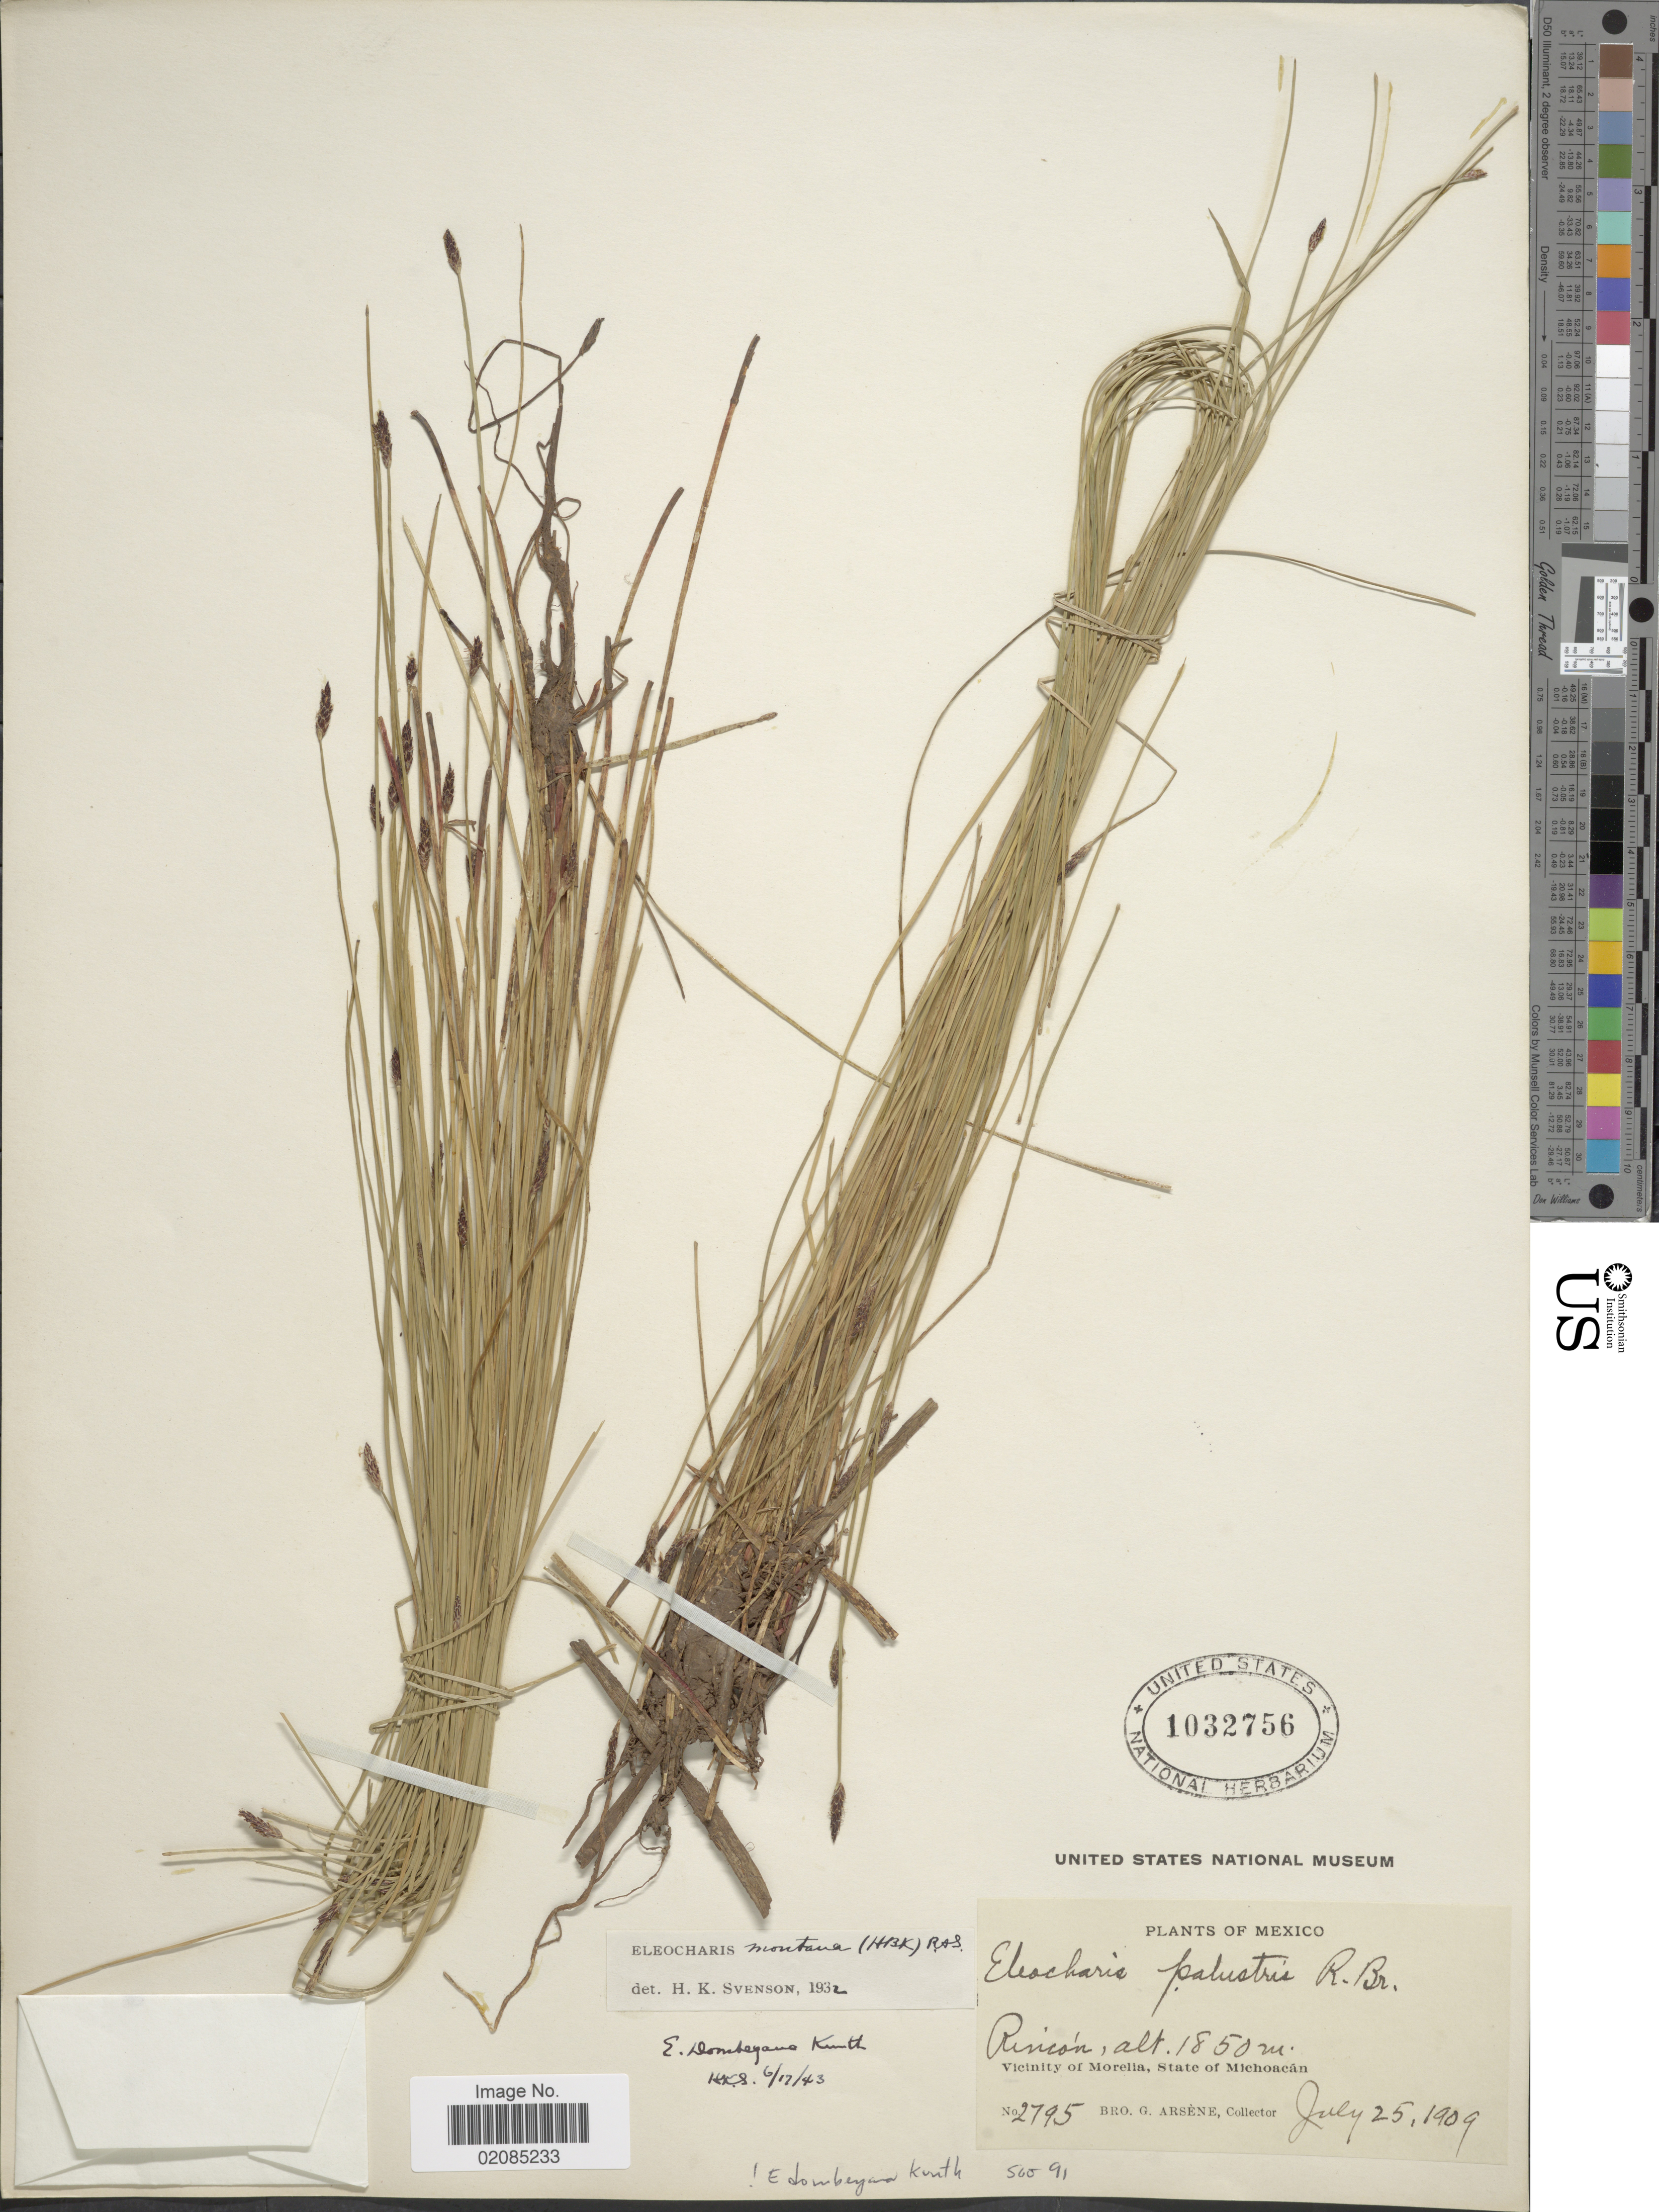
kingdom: Plantae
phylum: Tracheophyta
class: Liliopsida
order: Poales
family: Cyperaceae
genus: Eleocharis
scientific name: Eleocharis dombeyana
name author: Kunth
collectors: Bro. G. Arsène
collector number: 2795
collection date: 1909-07-25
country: Mexico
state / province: Michoacán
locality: Rincon. Vicinity of Morelia, State of Michoacan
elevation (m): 1850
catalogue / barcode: US 1032756